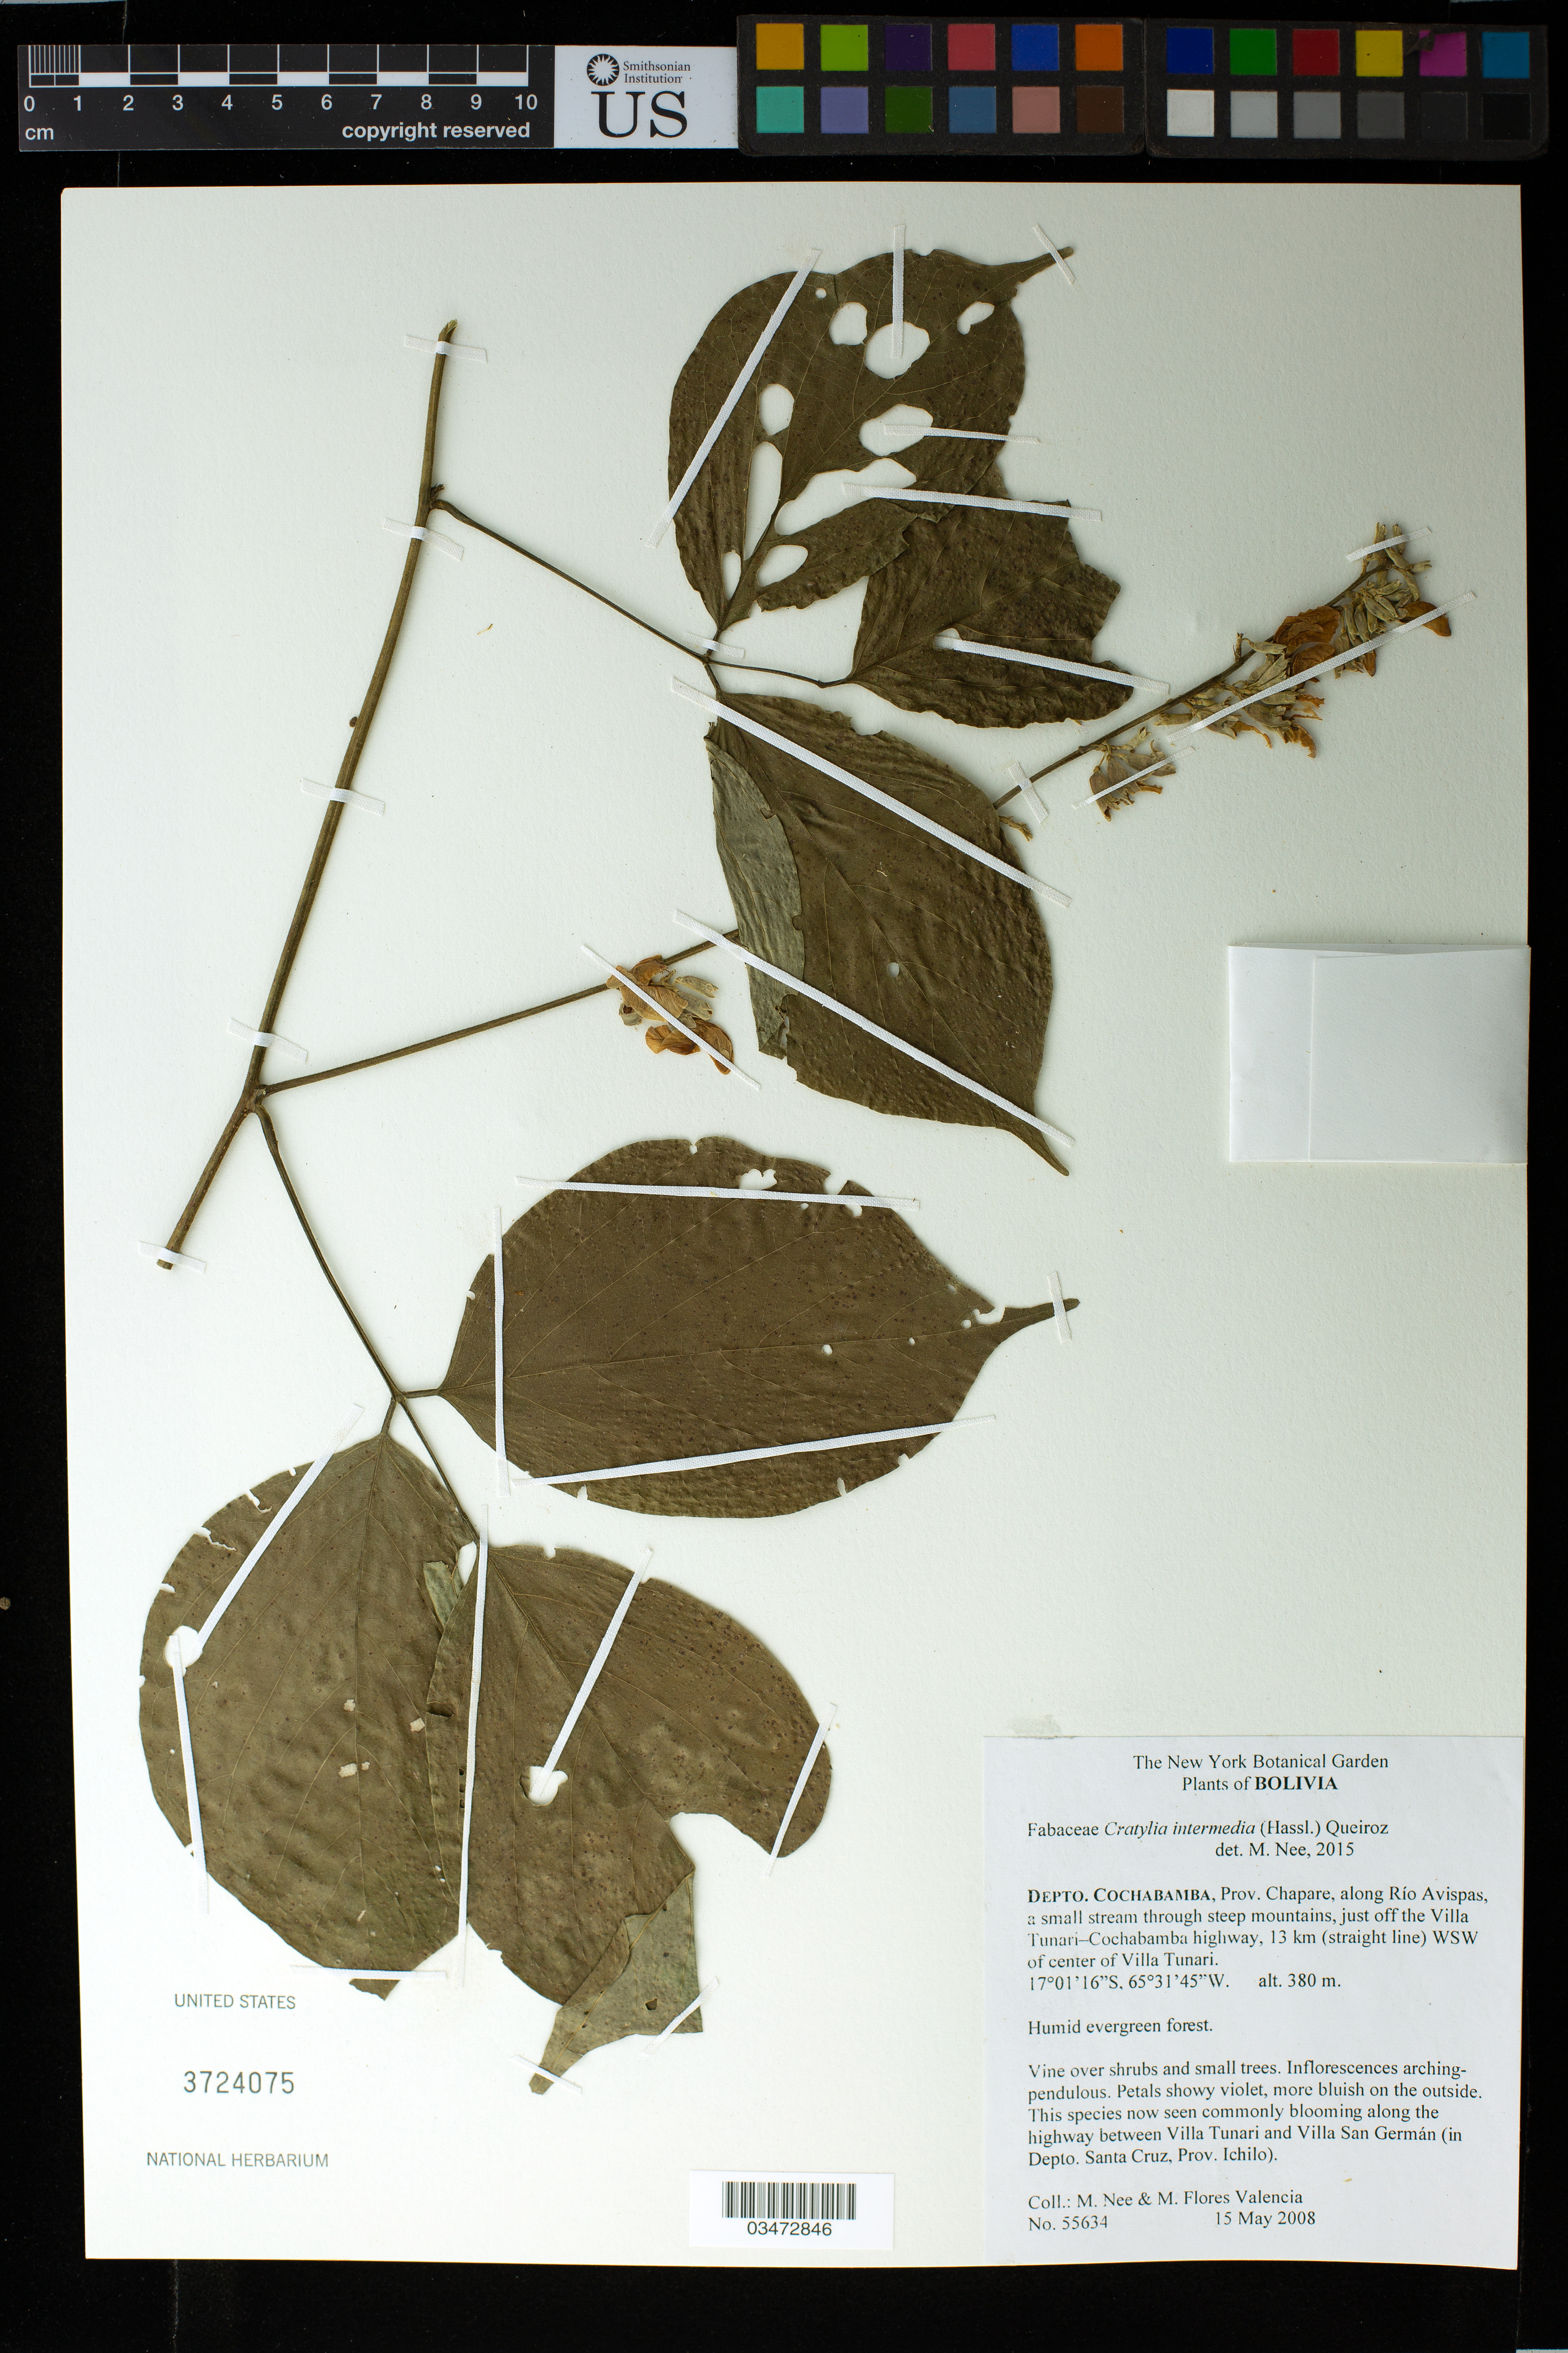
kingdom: Plantae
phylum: Tracheophyta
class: Magnoliopsida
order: Fabales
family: Fabaceae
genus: Cratylia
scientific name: Cratylia intermedia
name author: (Hassl.) L.P. Queiroz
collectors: M. Nee & M. Flores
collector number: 55634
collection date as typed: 05.15.2008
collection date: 2008-05-15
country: Bolivia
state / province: Cochabamba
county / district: Chaparé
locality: along Rio Avispas, a small stream through steep mountains, just off the Villa Tunari-Cochabamba highway, 13 km (straight line) WSW of center of Villa Tunari.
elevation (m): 380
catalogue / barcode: US 3724075